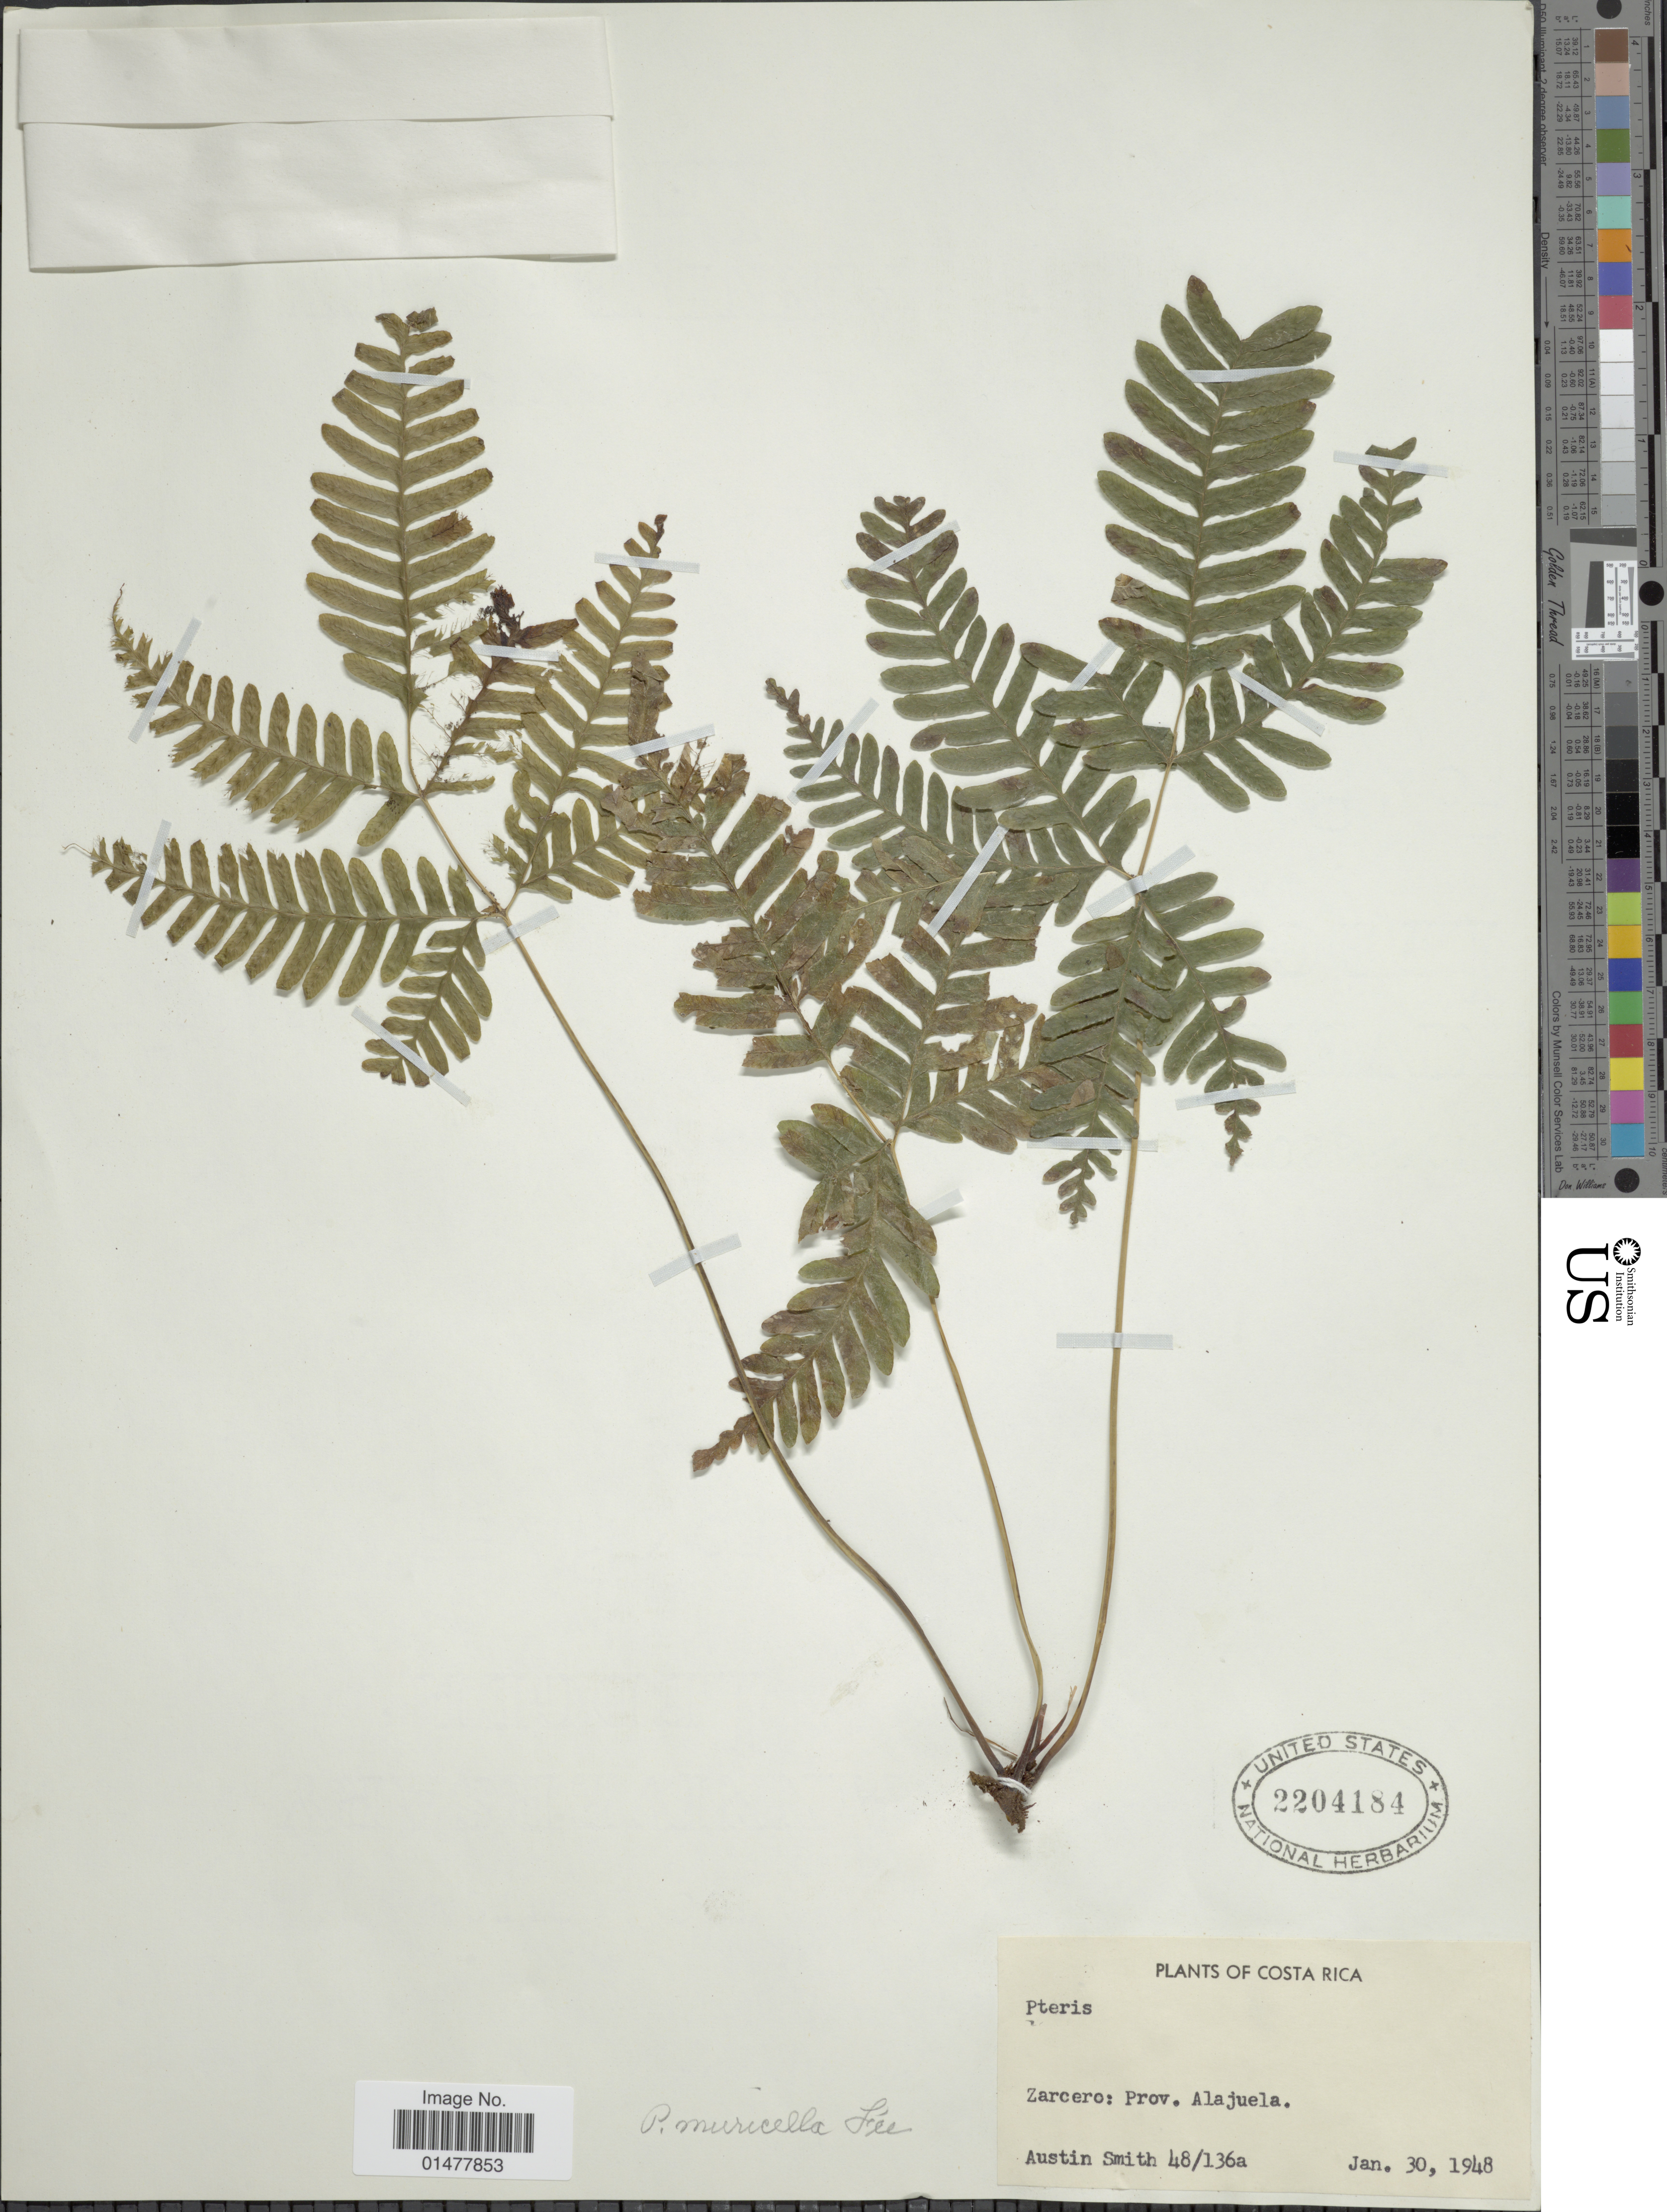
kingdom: Plantae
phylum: Tracheophyta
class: Polypodiopsida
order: Polypodiales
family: Pteridaceae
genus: Pteris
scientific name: Pteris muricella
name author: Fée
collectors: Aust P. Smith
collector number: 48/136a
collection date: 1948-01-30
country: Costa Rica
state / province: Alajuela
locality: Zarcero: prov. Alajuela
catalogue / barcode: US 2204184